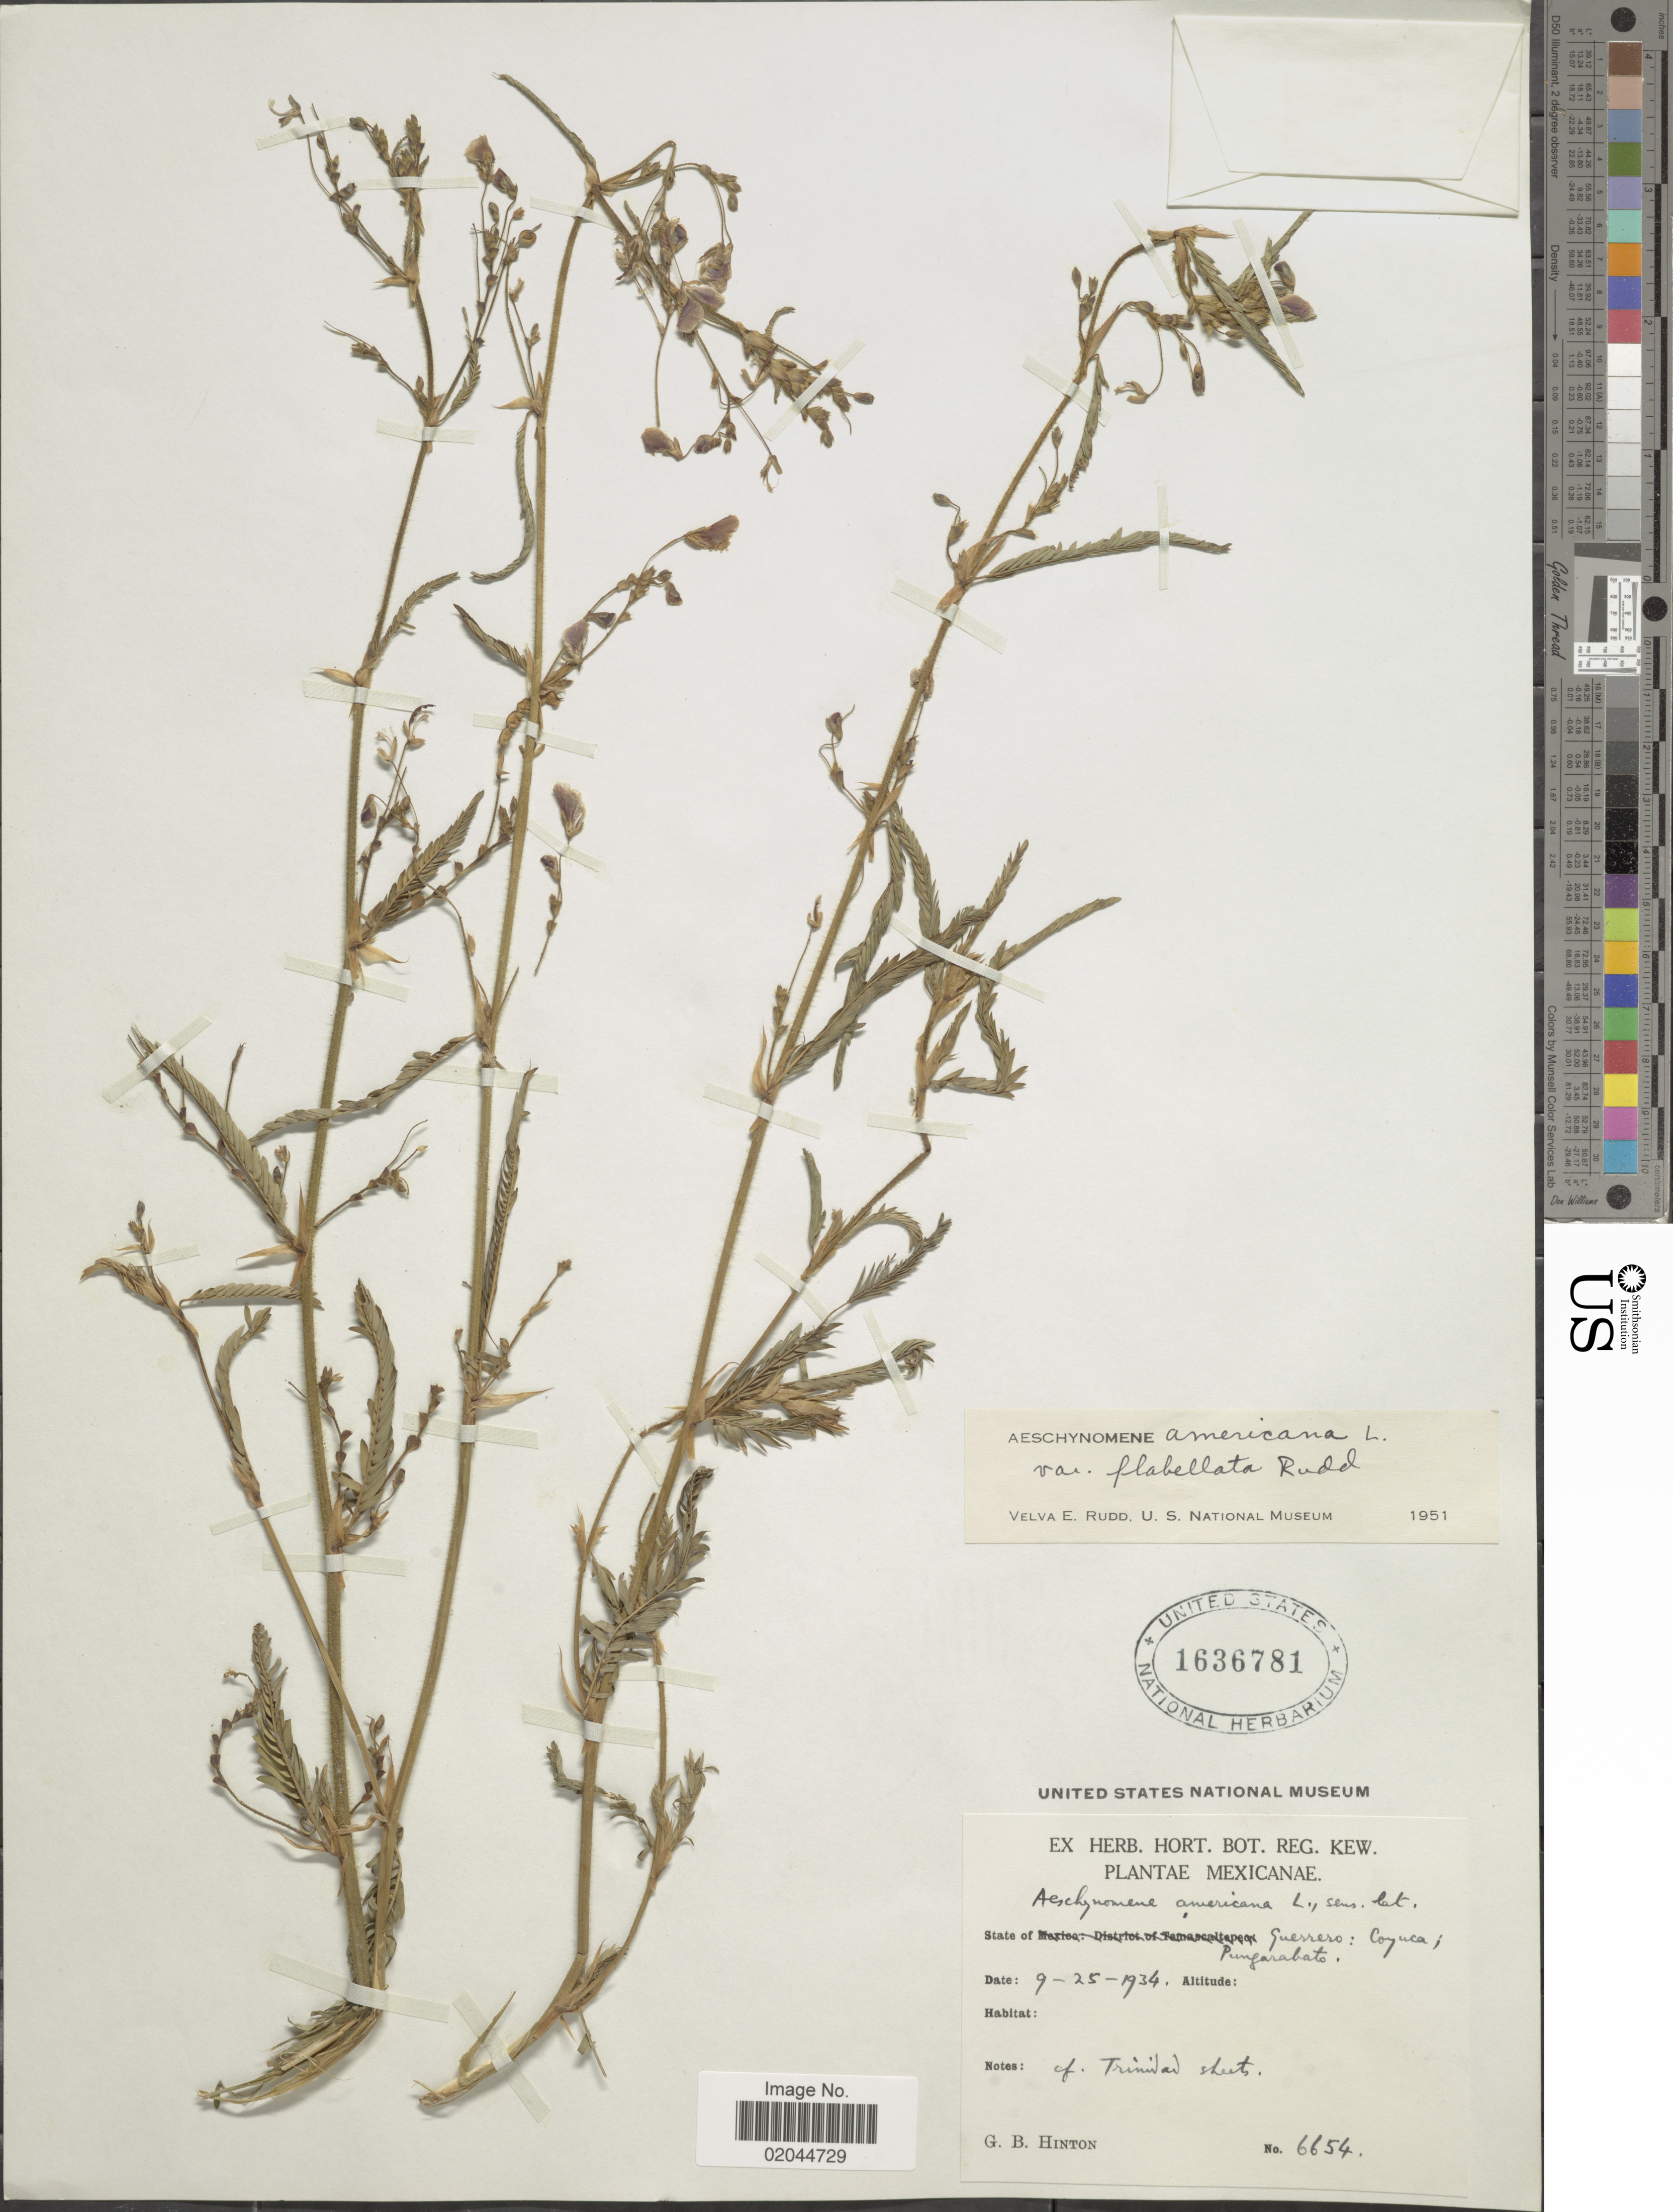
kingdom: Plantae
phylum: Tracheophyta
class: Magnoliopsida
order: Fabales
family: Fabaceae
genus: Aeschynomene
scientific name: Aeschynomene americana var. flabellata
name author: Rudd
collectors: G. B. Hinton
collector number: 6654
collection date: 1934-09-25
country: Mexico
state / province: Guerrero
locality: Coyuca, Pungarabato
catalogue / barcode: US 1636781